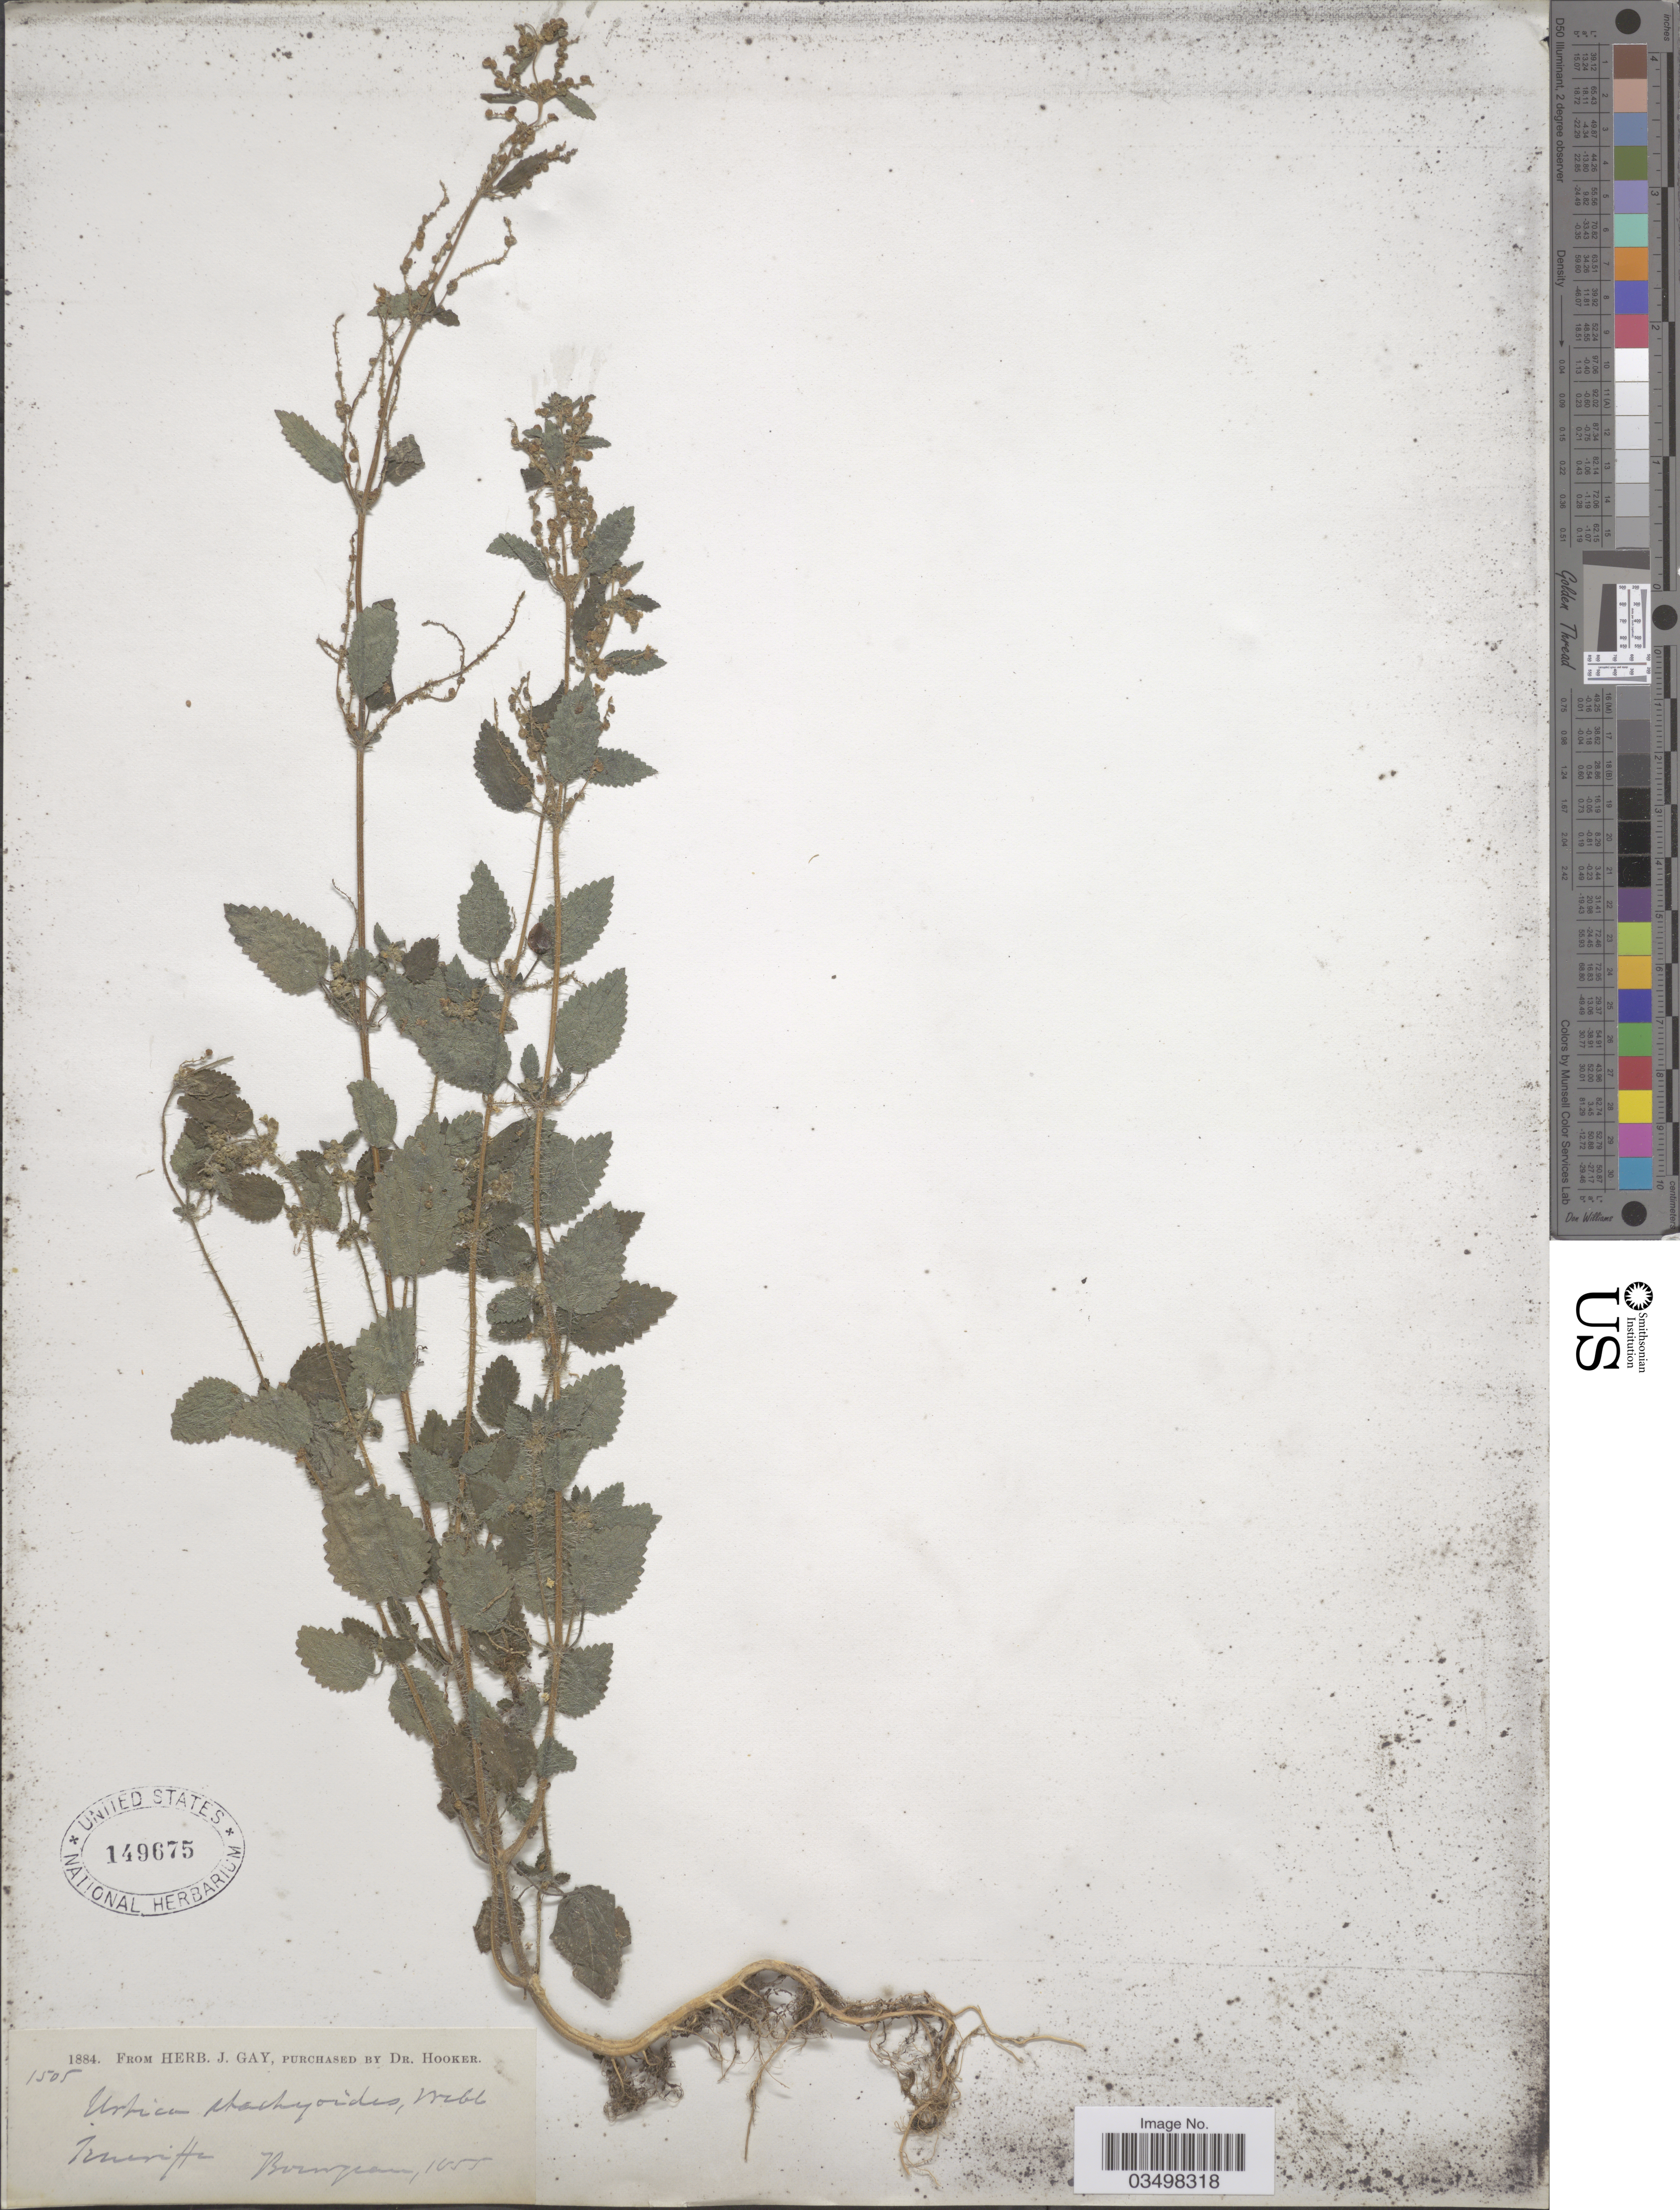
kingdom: Plantae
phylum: Tracheophyta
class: Magnoliopsida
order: Rosales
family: Urticaceae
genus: Urtica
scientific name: Urtica stachyoides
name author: Webb & Berthel.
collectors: -. Bourgeau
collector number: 1505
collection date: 1855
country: Spain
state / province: Canarias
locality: Teneriffe. Borngean*, 1055*.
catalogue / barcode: US 149675